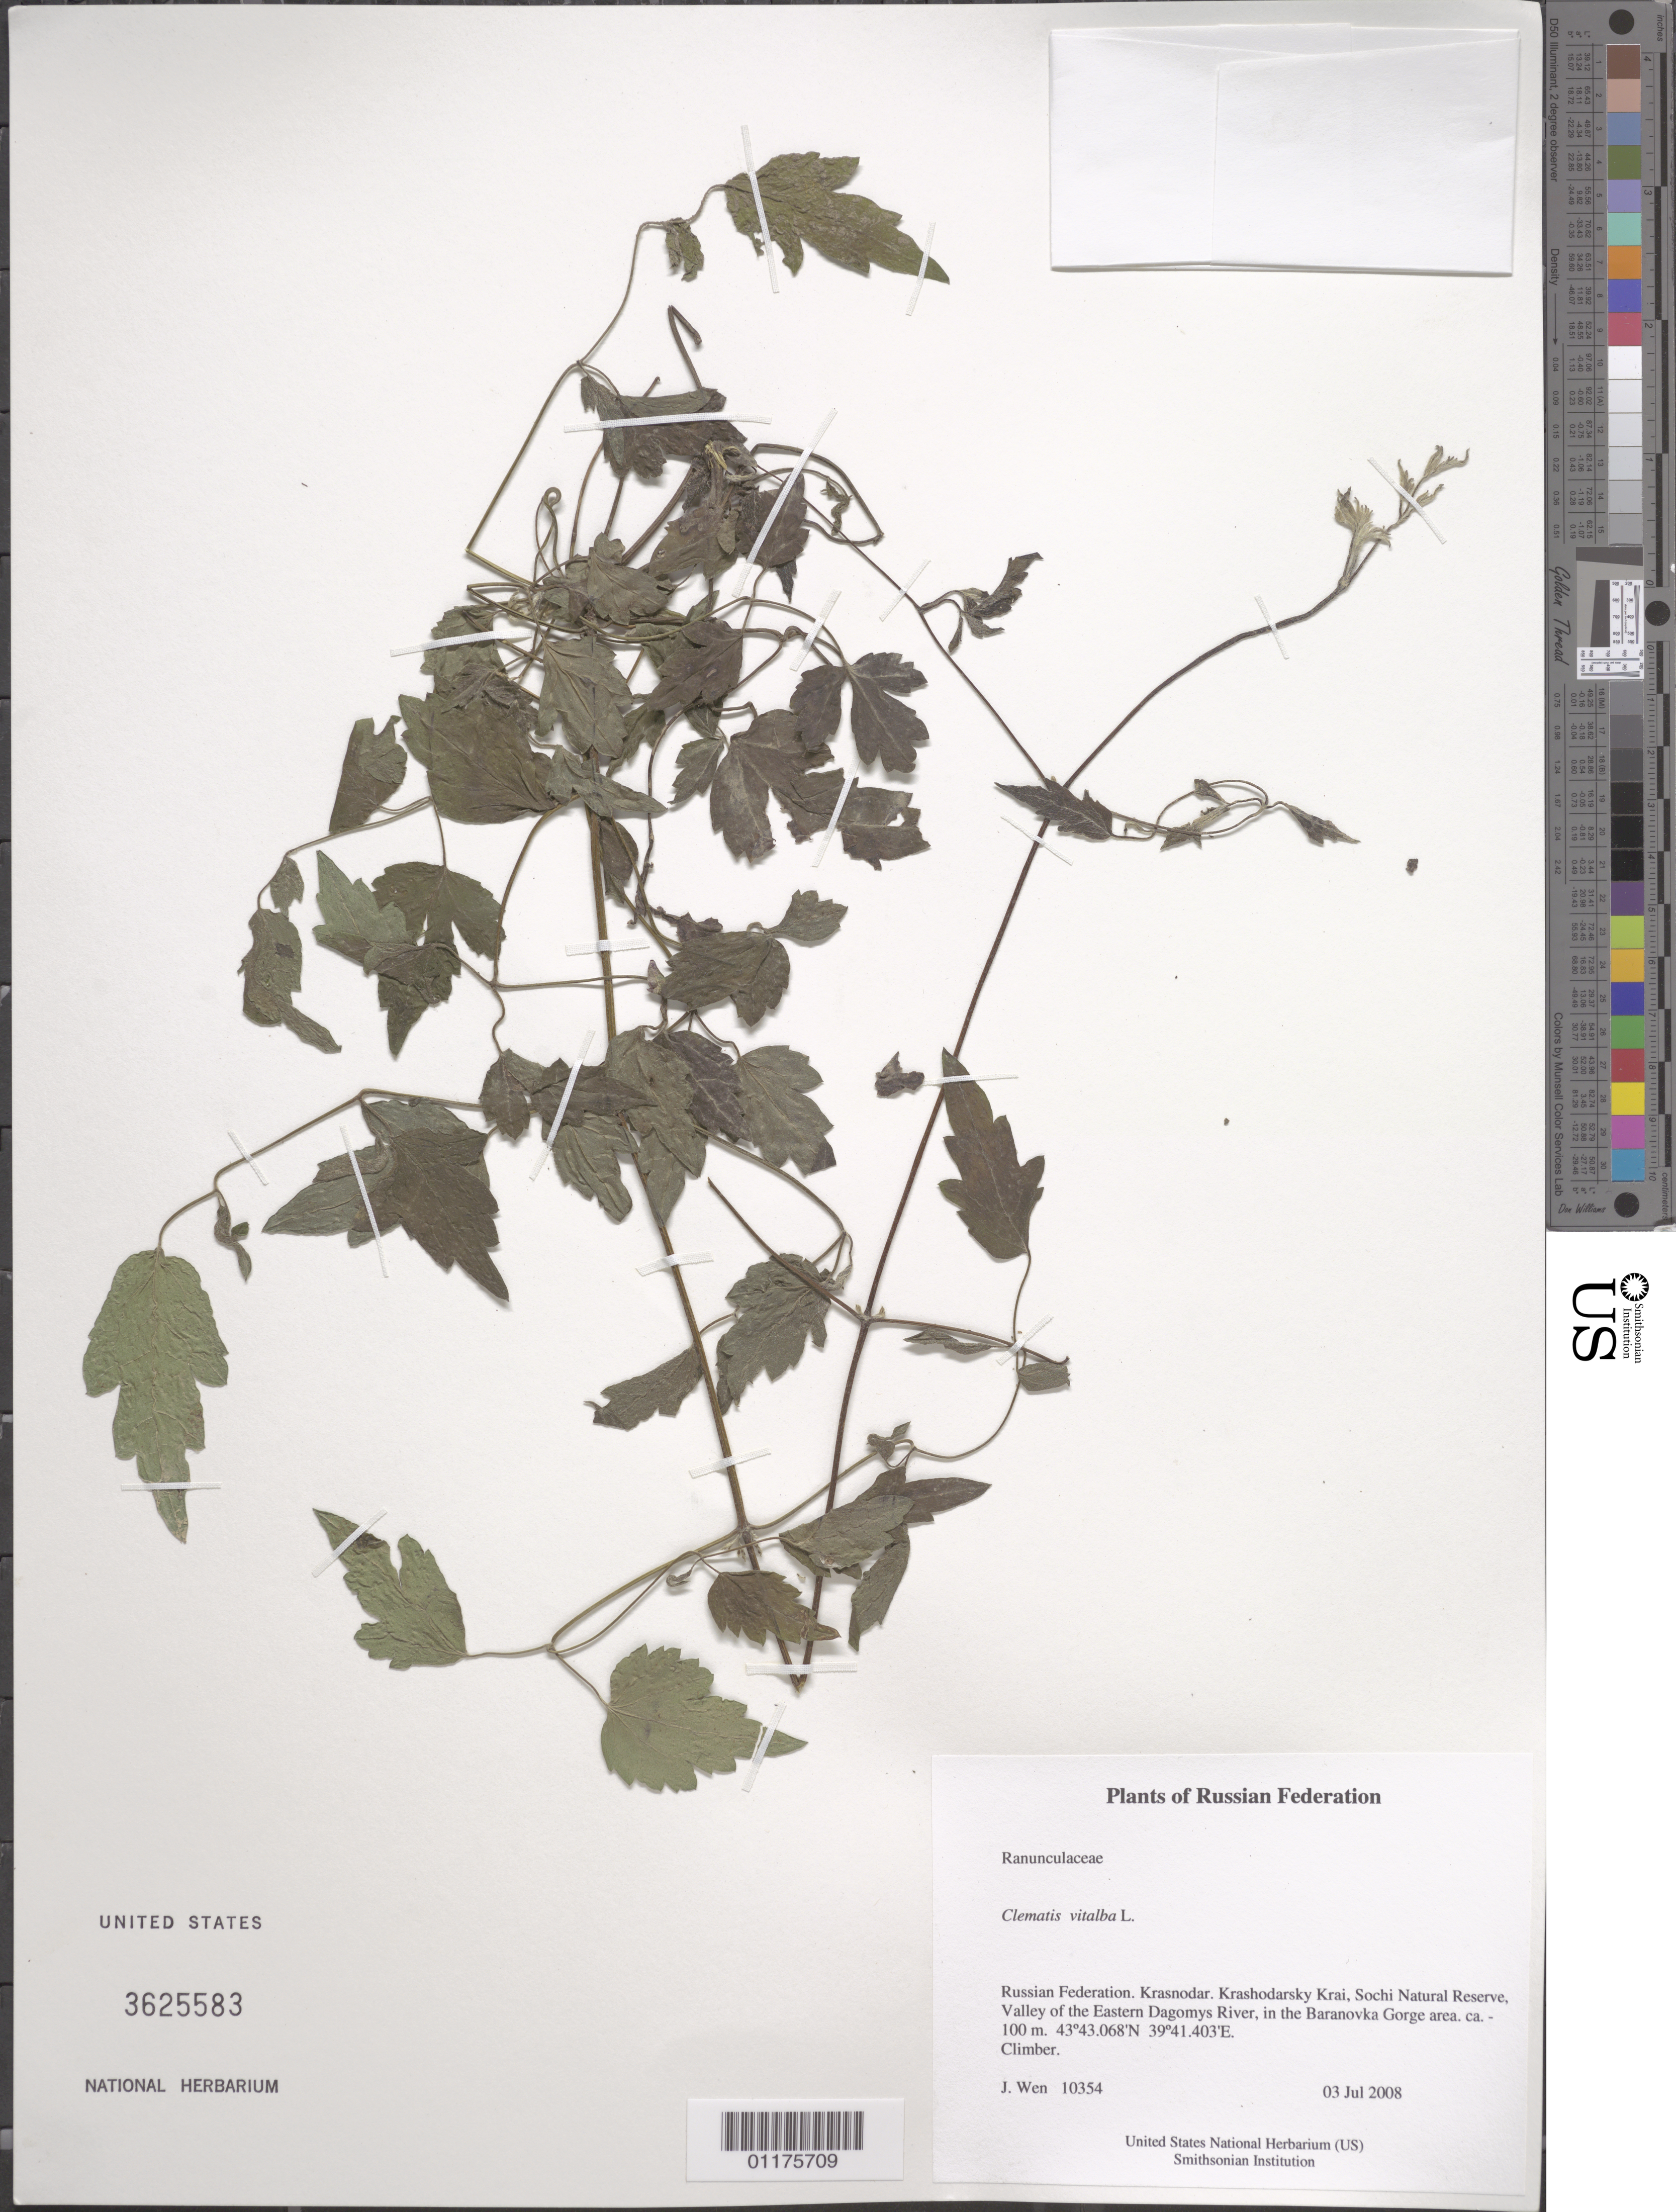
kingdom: Plantae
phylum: Tracheophyta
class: Magnoliopsida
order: Ranunculales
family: Ranunculaceae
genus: Clematis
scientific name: Clematis vitalba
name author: L.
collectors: J. Wen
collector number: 10354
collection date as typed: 03 Jul 2008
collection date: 2008-07-03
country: Russian Federation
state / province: Krasnodar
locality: Krashodarsky Krai, Sochi Natural Reserve, Valley of the Eastern Dagomys River, in the Baranovka Gorge area.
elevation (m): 100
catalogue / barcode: US 3625583